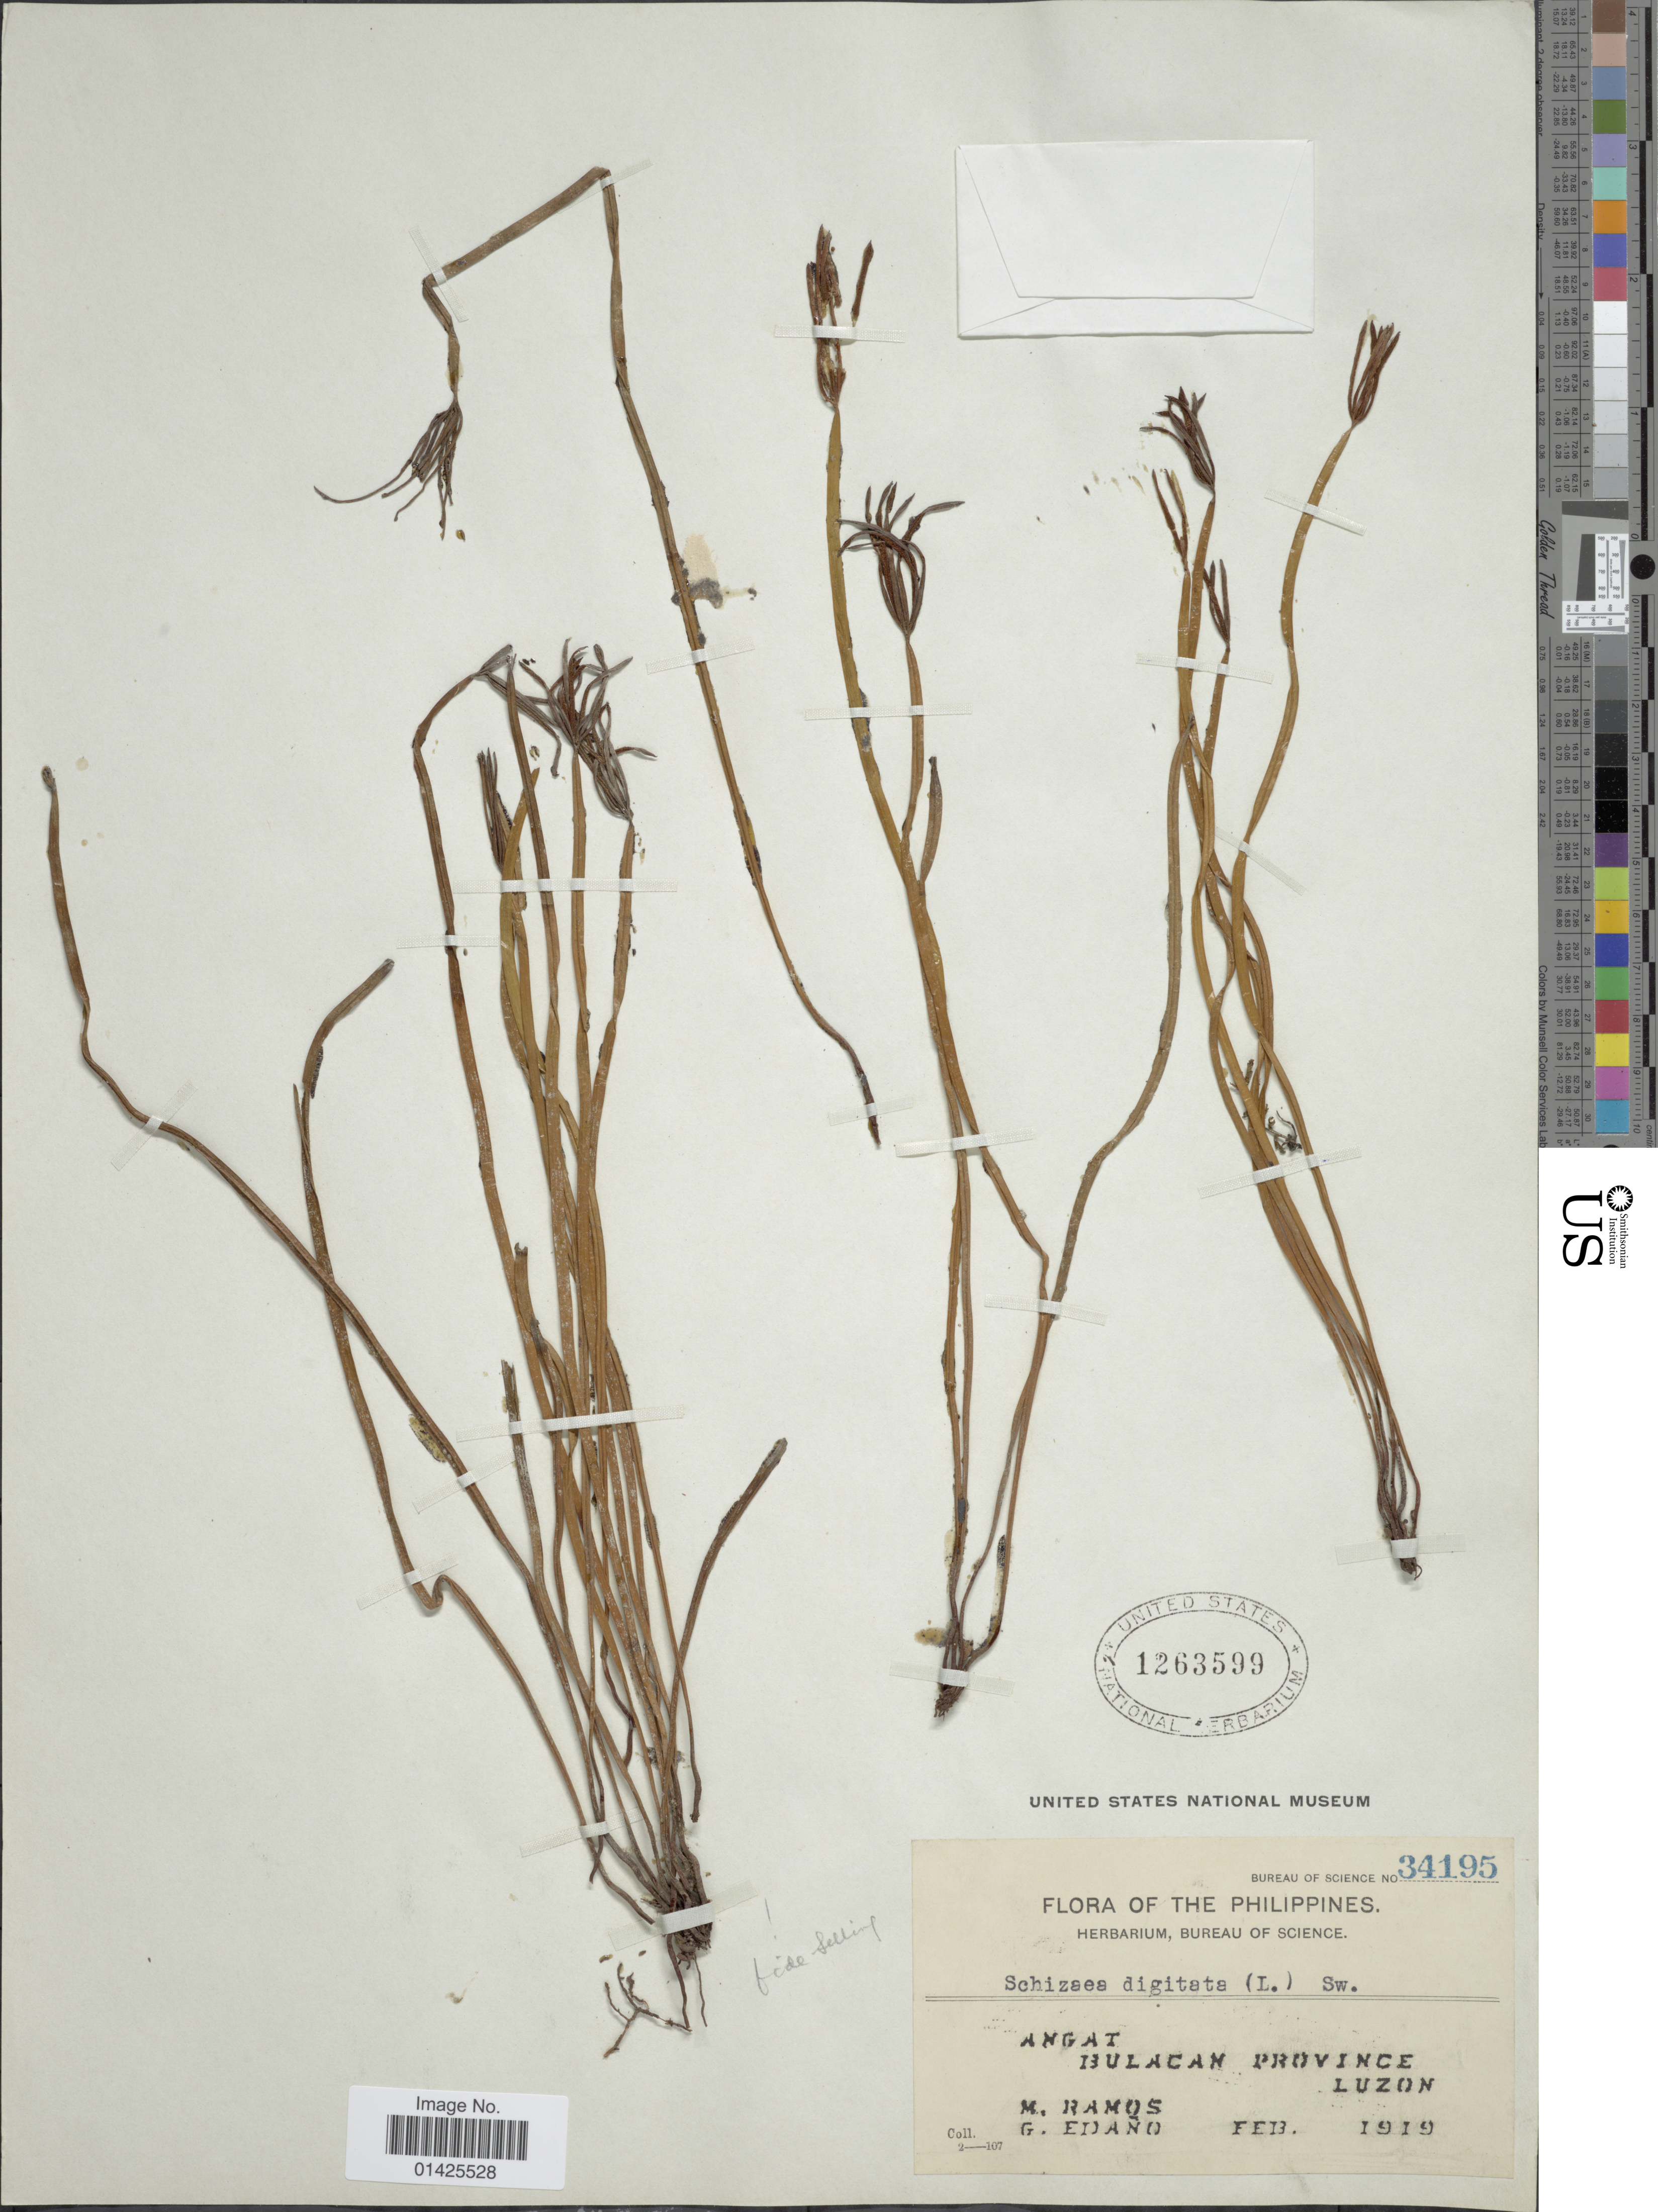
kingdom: Plantae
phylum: Tracheophyta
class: Polypodiopsida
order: Schizaeales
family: Schizaeaceae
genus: Actinostachys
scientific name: Actinostachys digitata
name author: (L.) Wall.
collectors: M. Ramos & G. Edaño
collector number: Bureau of science 34195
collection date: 1919-02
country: Philippines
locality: Luzon, Angat Bulacan Province.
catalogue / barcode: US 1263599